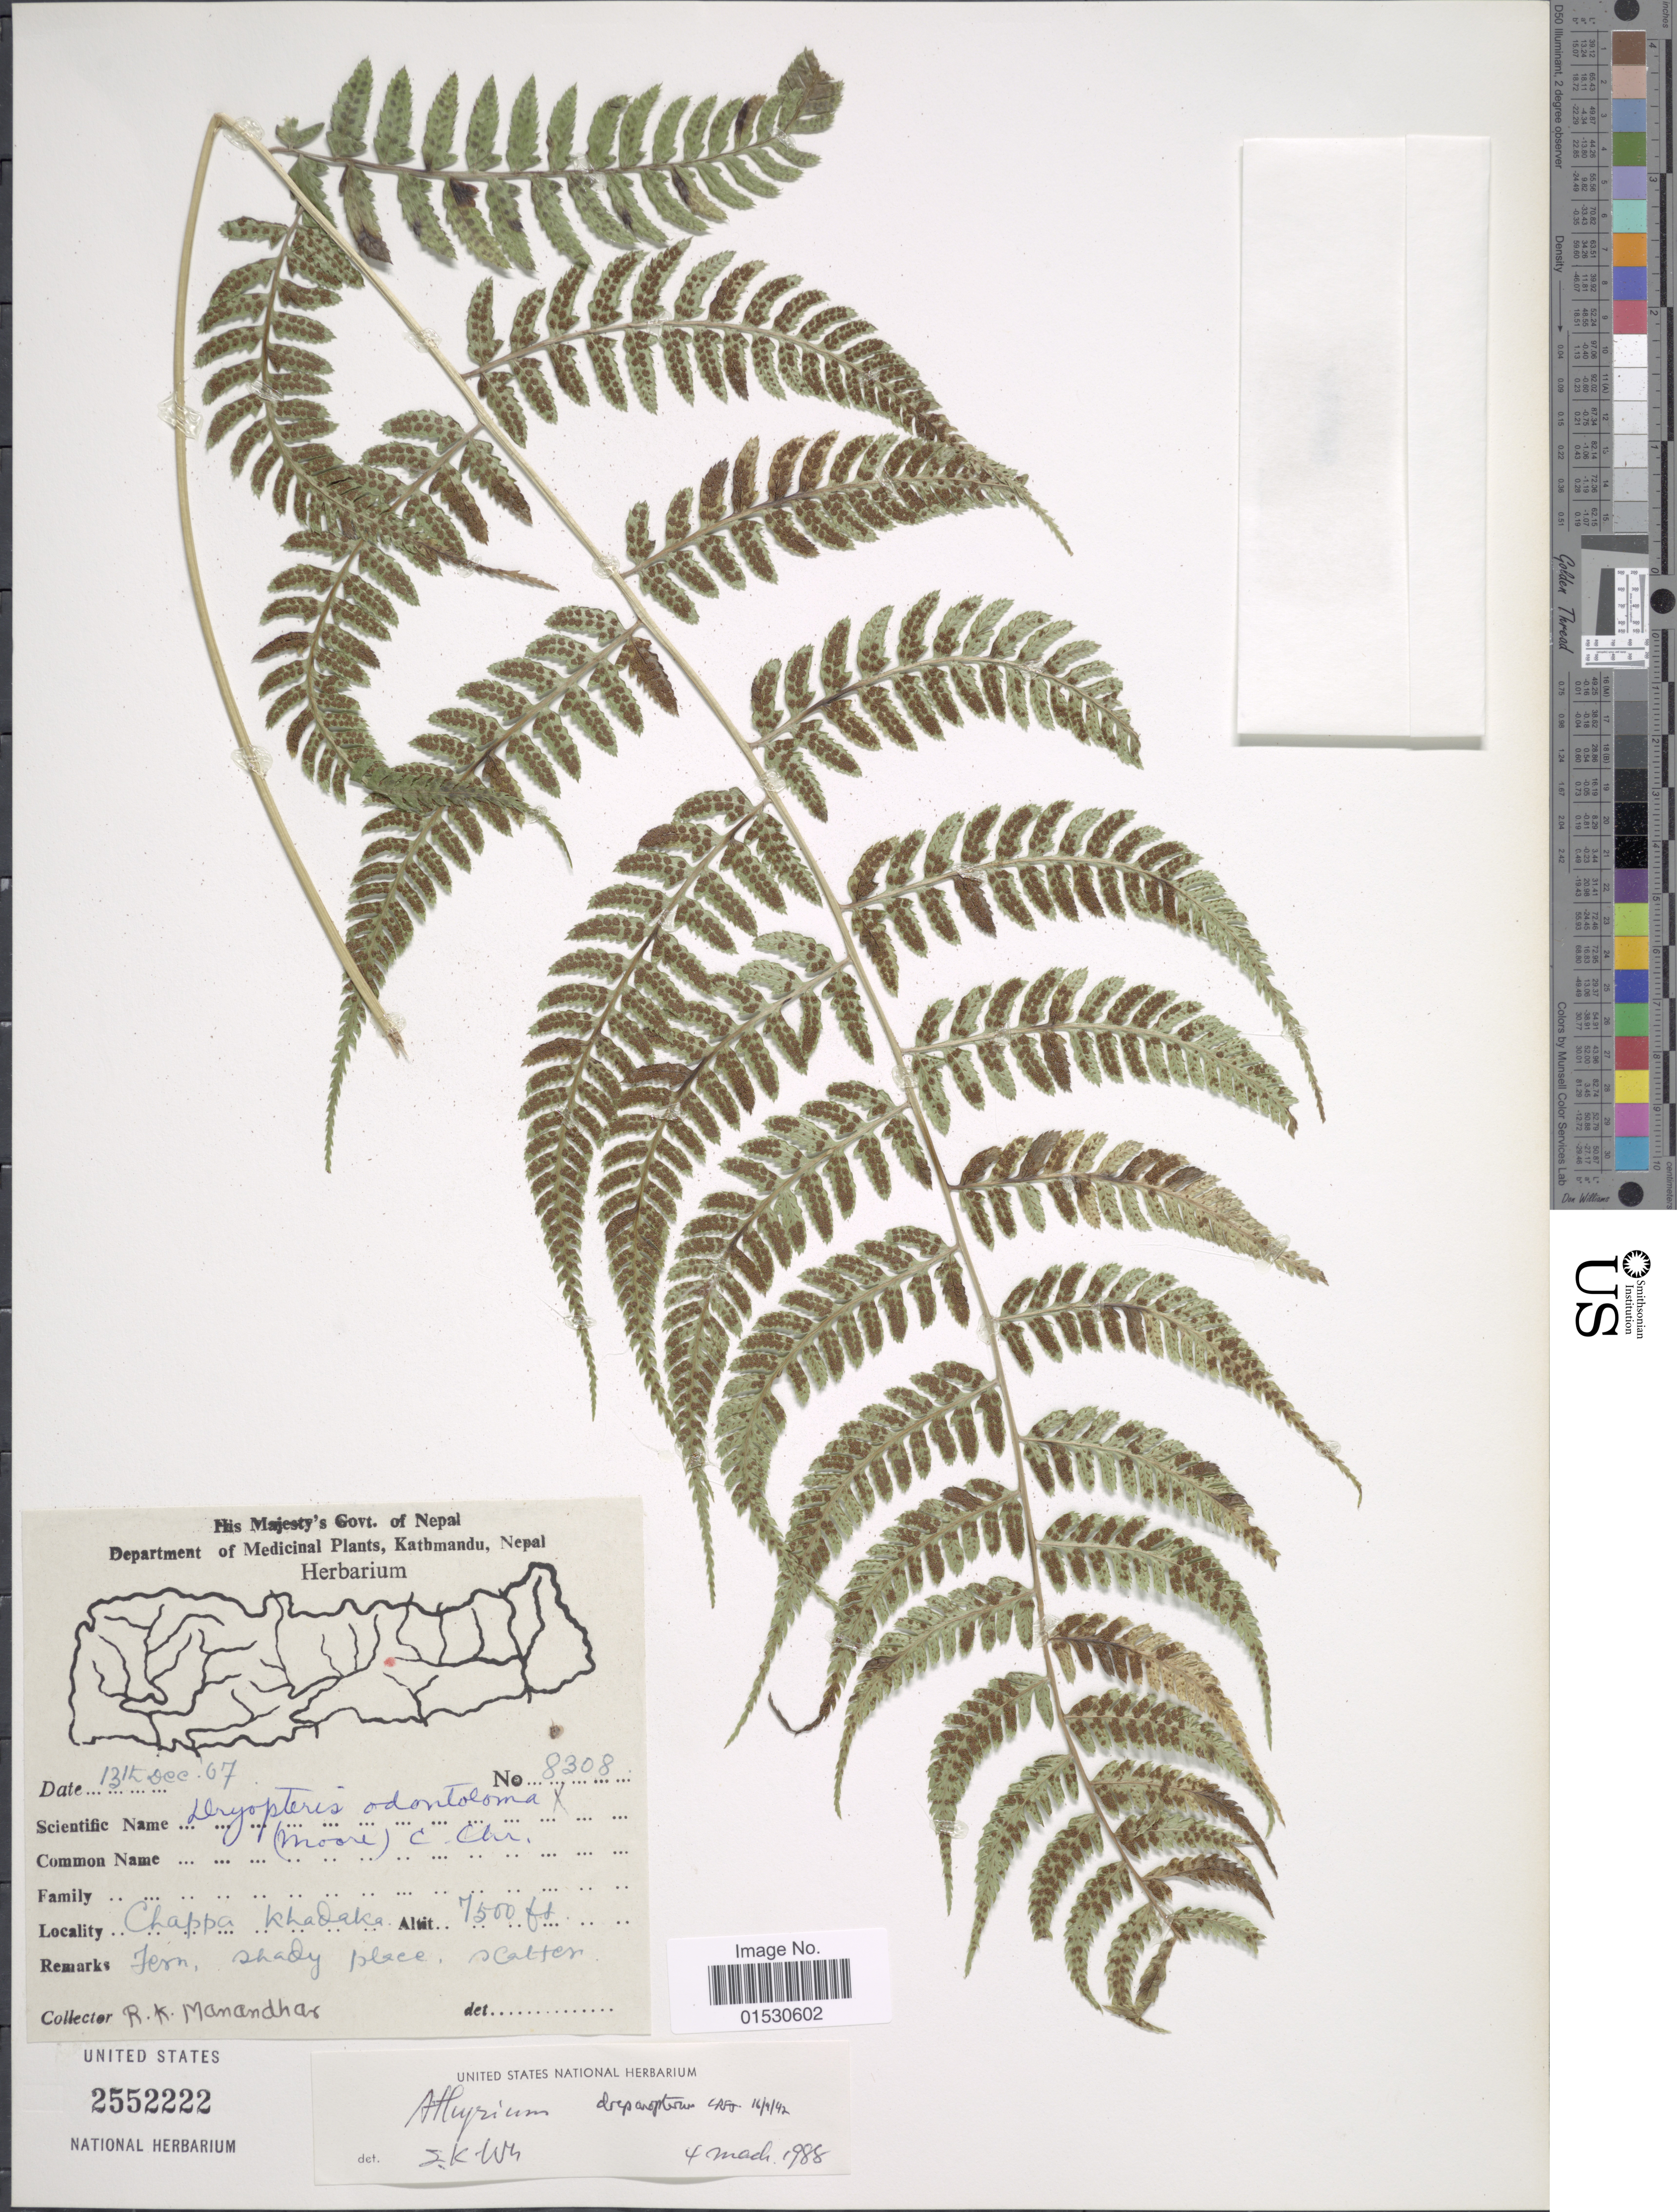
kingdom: Plantae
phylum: Tracheophyta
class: Polypodiopsida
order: Polypodiales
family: Athyriaceae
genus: Athyrium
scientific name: Athyrium drepanopterum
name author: (Kunze) A. Braun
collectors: R. Manandhar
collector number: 8308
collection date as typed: Transcribed d/m/y: 13/12/67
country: Nepal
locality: Department of Medicinal Plants, Kathmandu, Chappa Khadake [interpreted]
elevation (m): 2286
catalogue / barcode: US 2552222